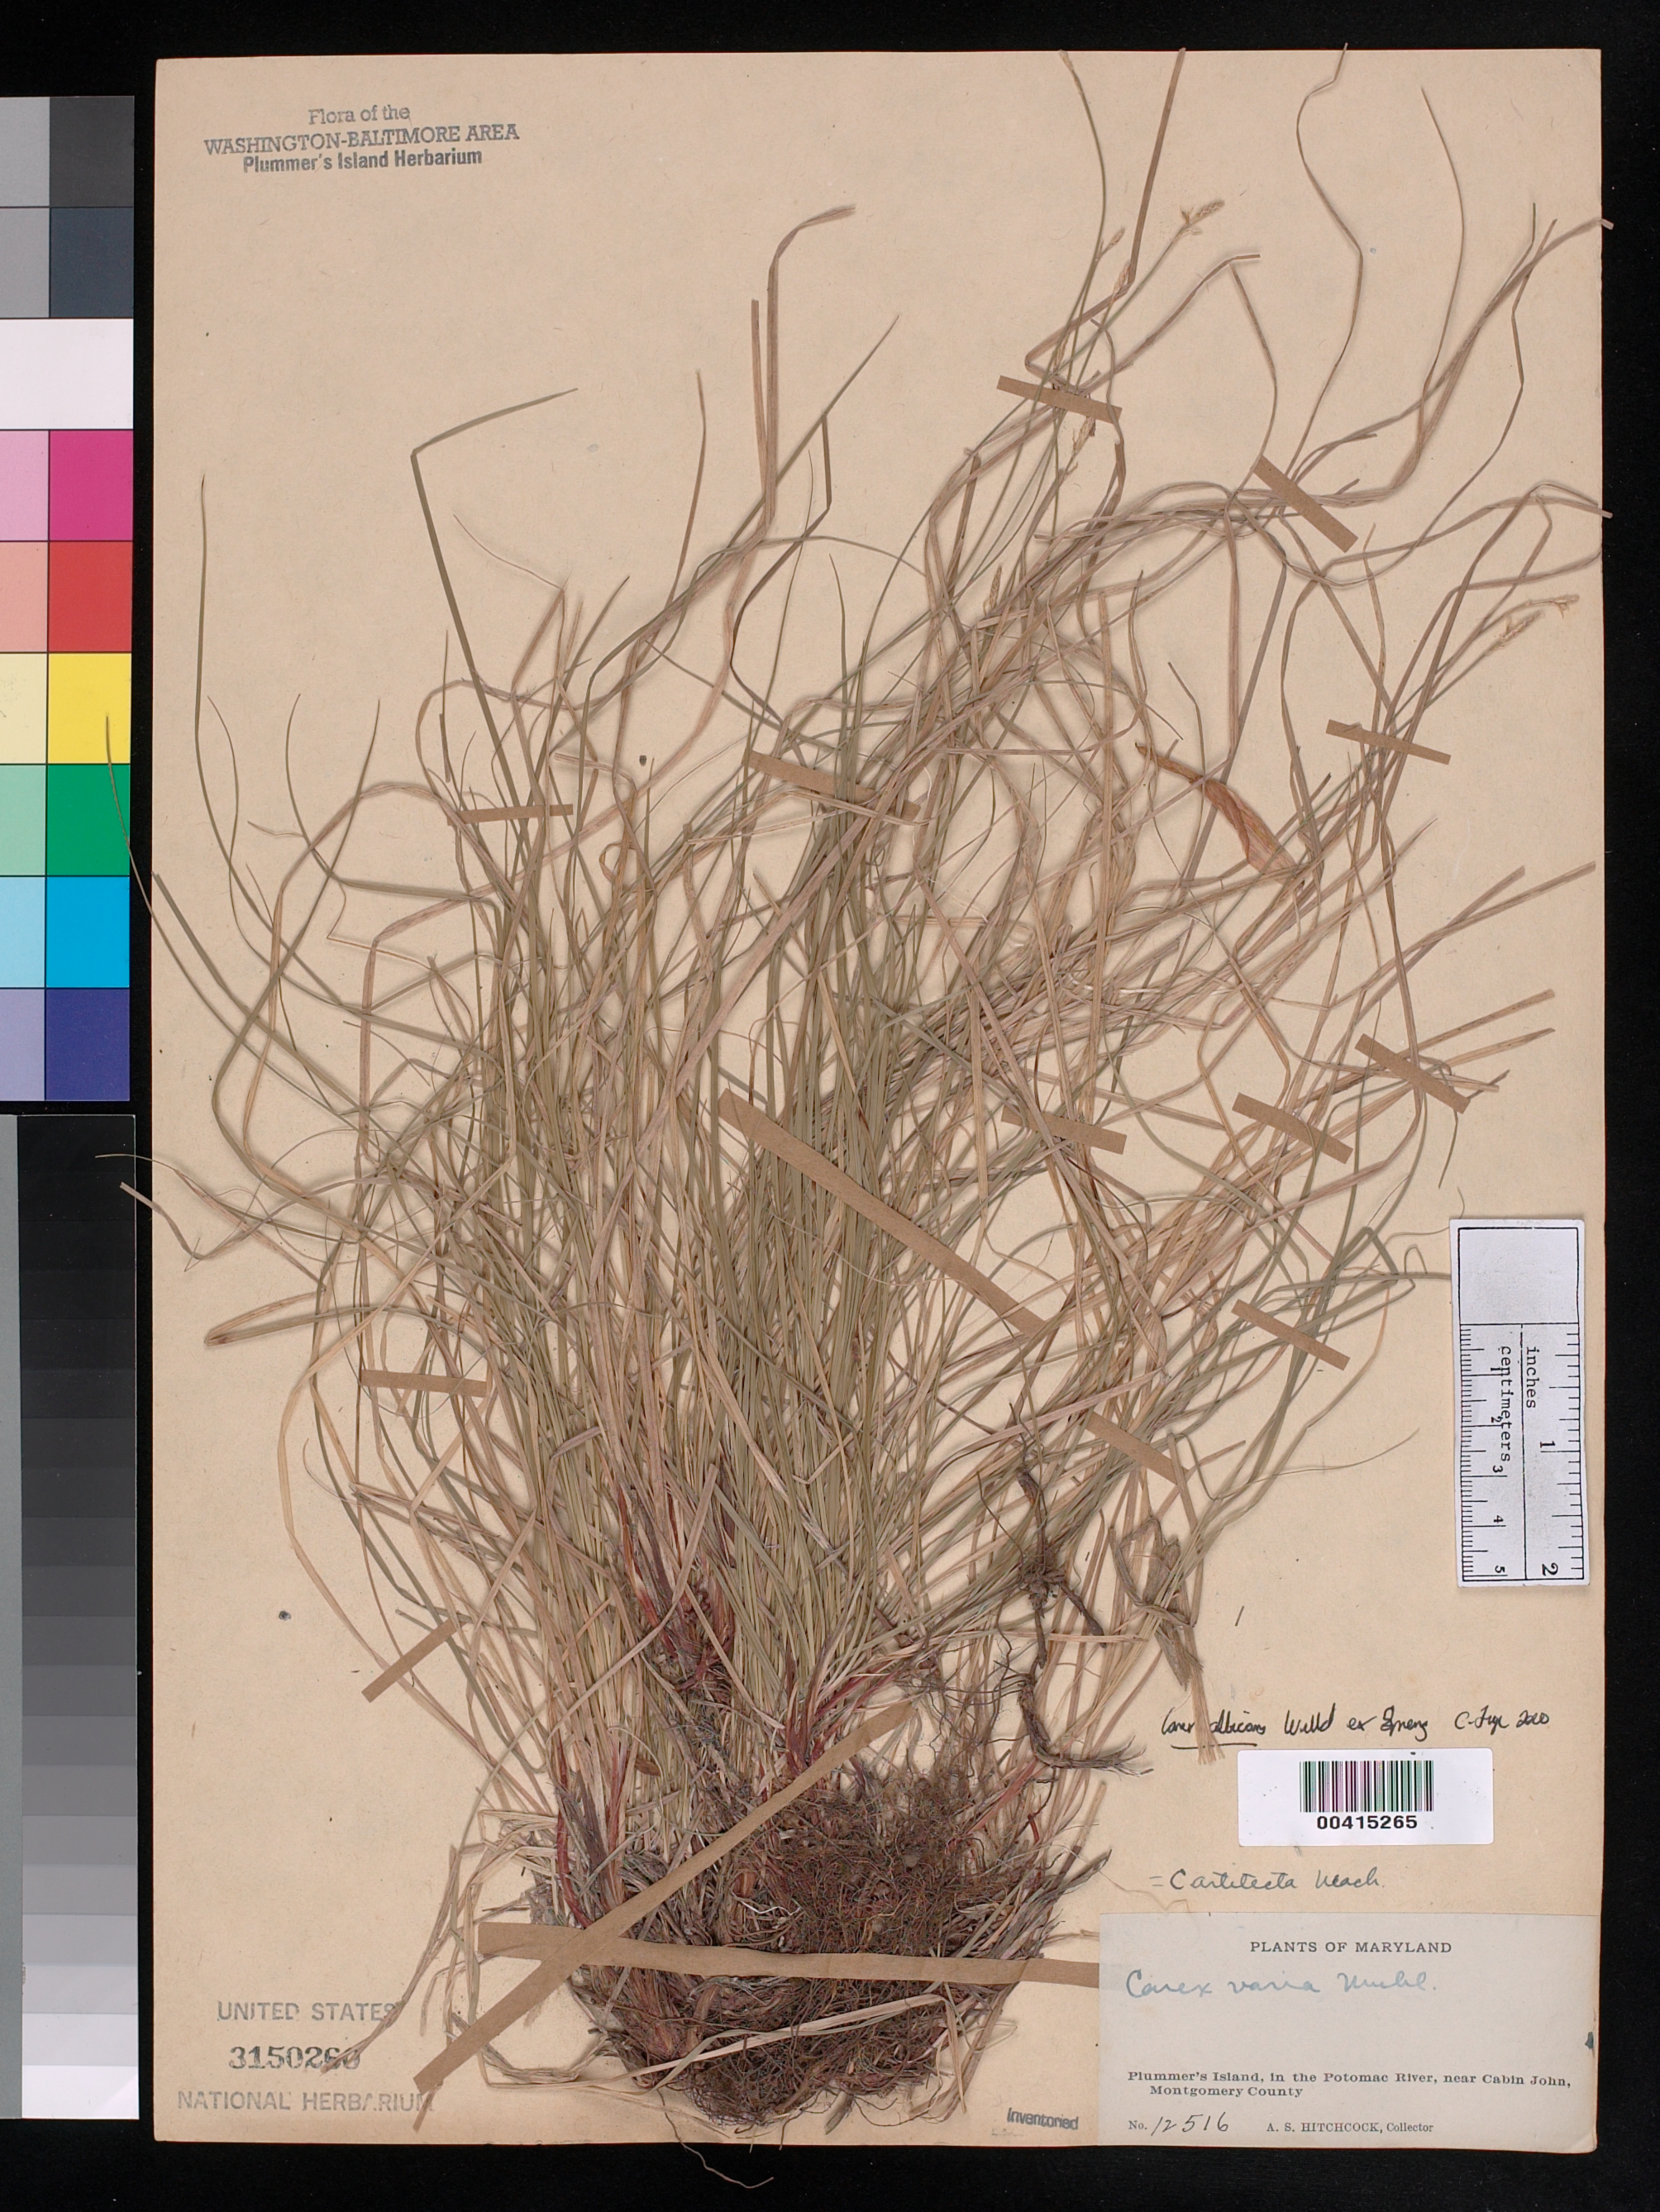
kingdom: Plantae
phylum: Tracheophyta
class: Liliopsida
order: Poales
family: Cyperaceae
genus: Carex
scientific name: Carex albicans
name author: Willd. ex Spreng.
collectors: A. S. Hitchcock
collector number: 12516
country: United States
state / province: Maryland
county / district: Montgomery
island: Plummers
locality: Plummer's Island Plummers Island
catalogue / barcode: US 3150260